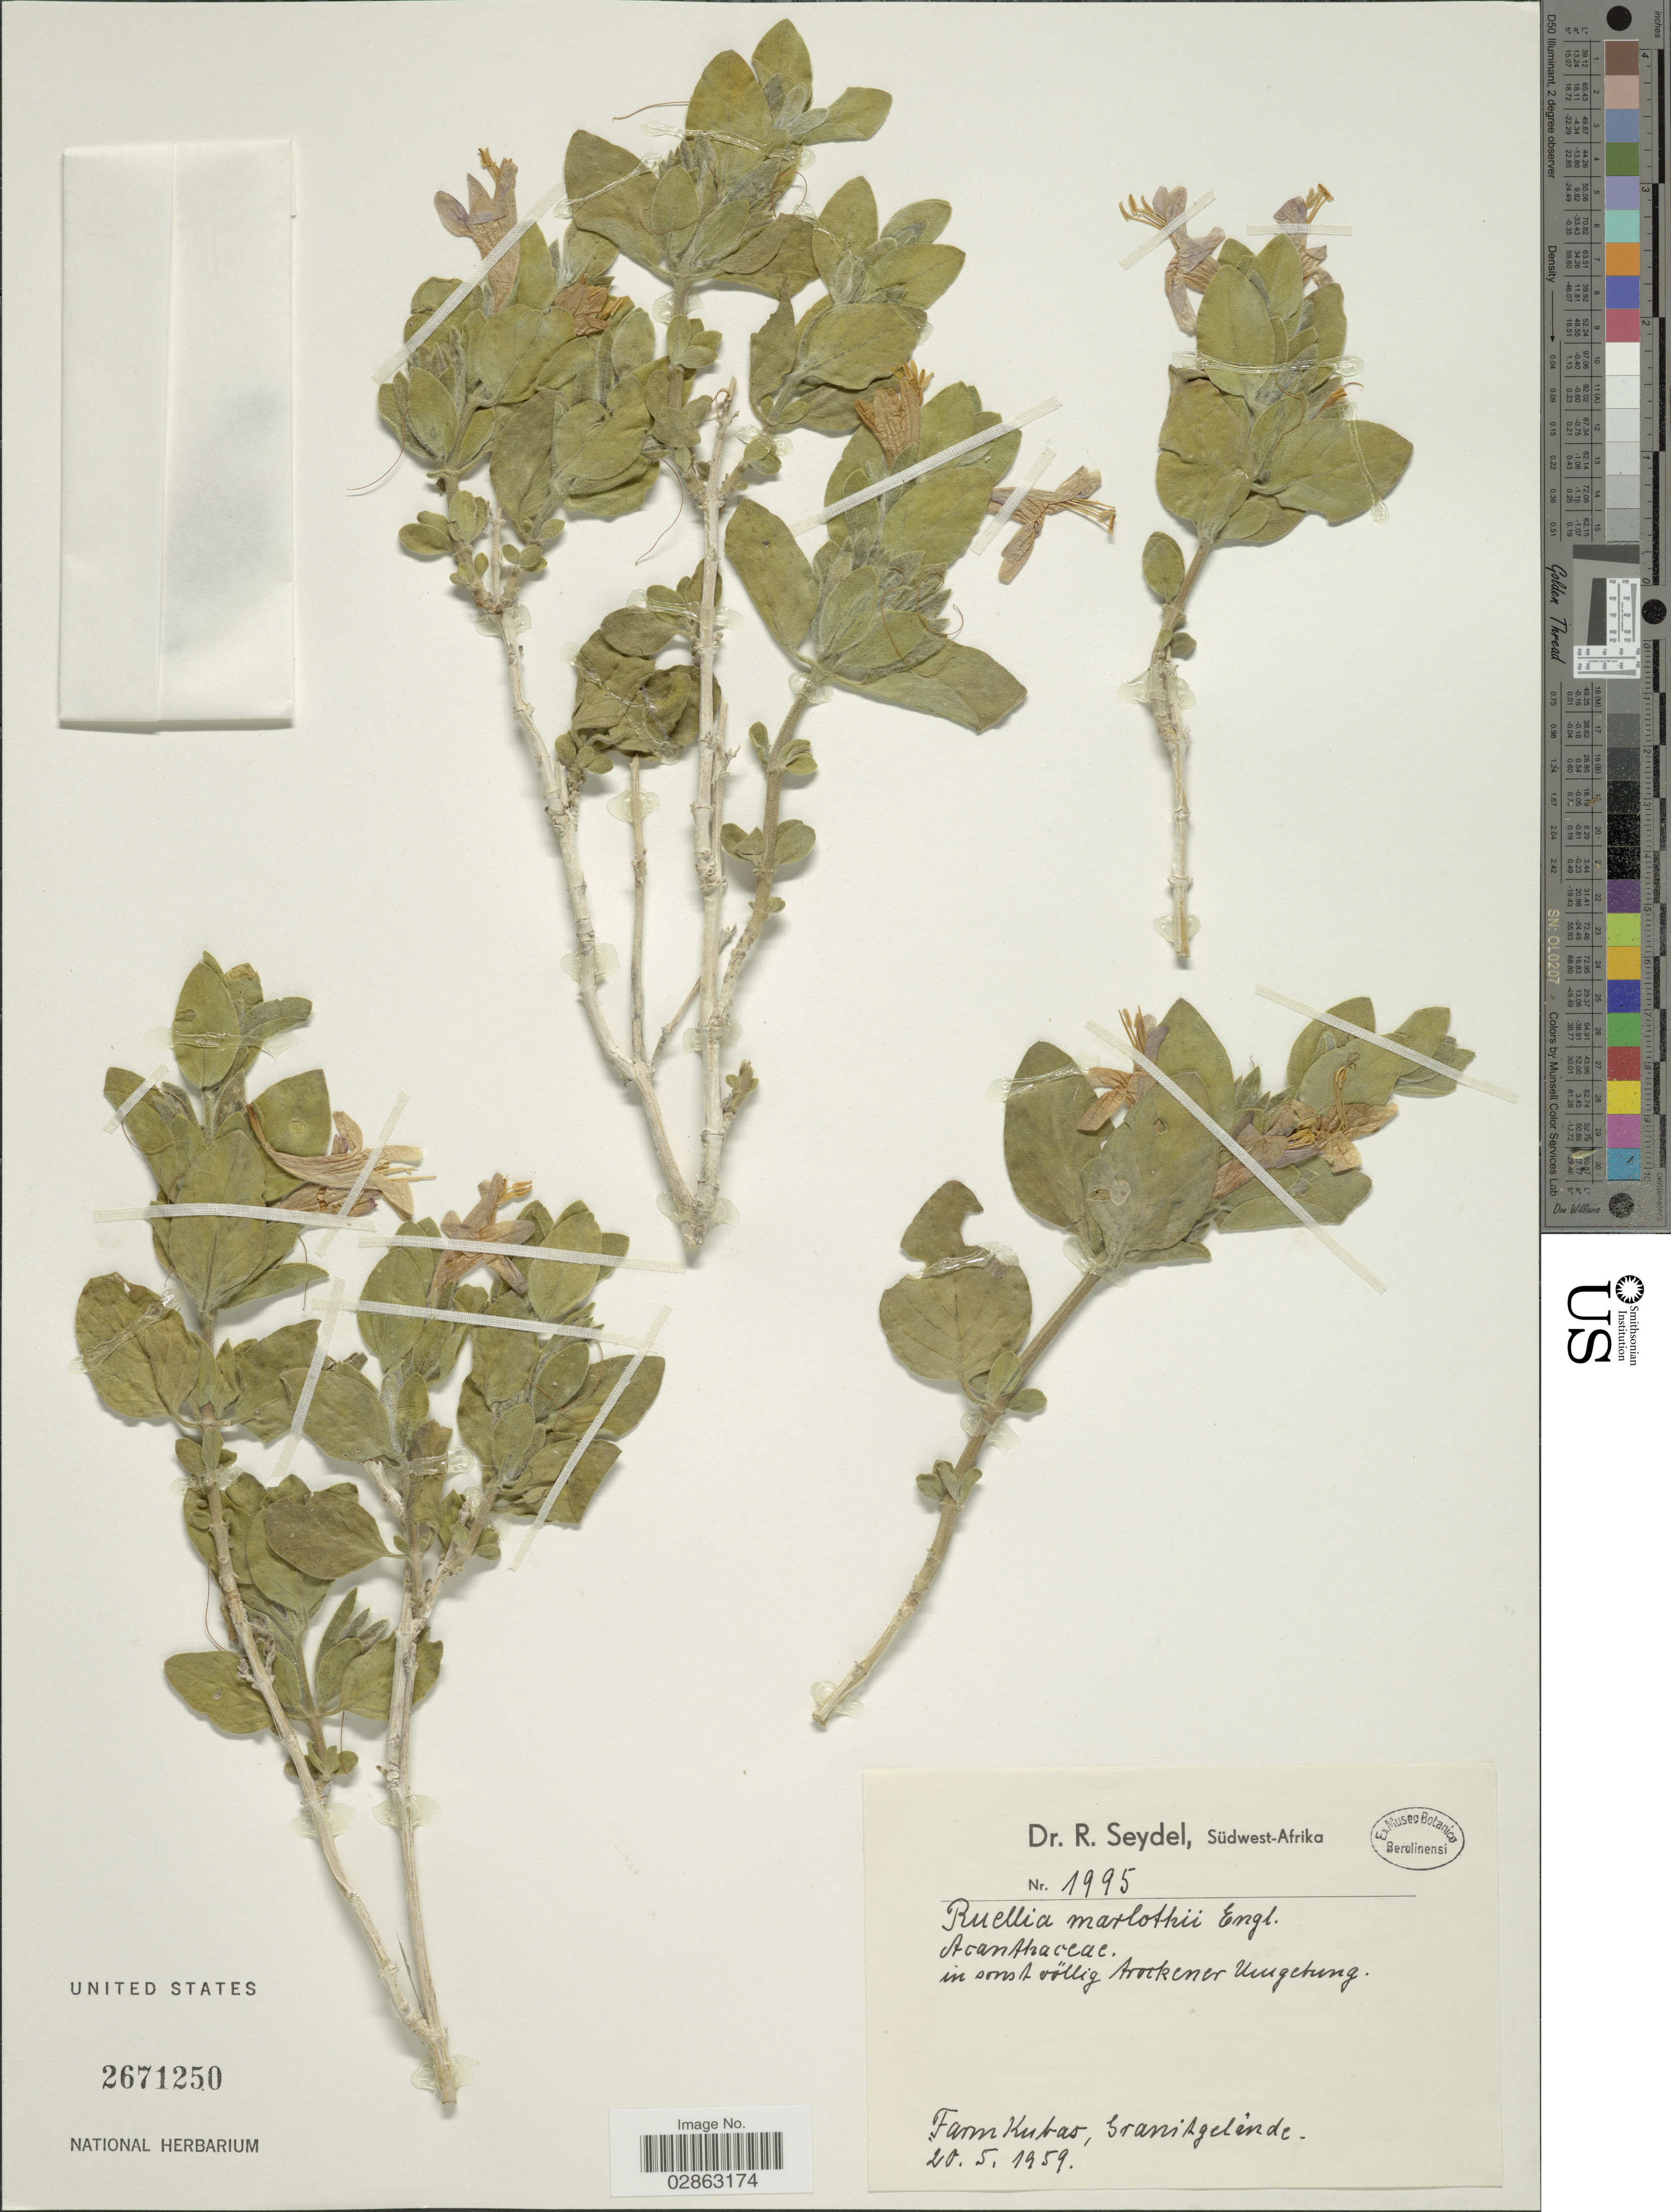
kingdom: Plantae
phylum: Tracheophyta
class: Magnoliopsida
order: Lamiales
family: Acanthaceae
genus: Ruellia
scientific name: Ruellia marlothii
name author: Engl.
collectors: R. Seydel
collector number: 1995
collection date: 1959-05-20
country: Namibia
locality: Südwest-Afrika. Farm Kubas.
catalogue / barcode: US 2671250